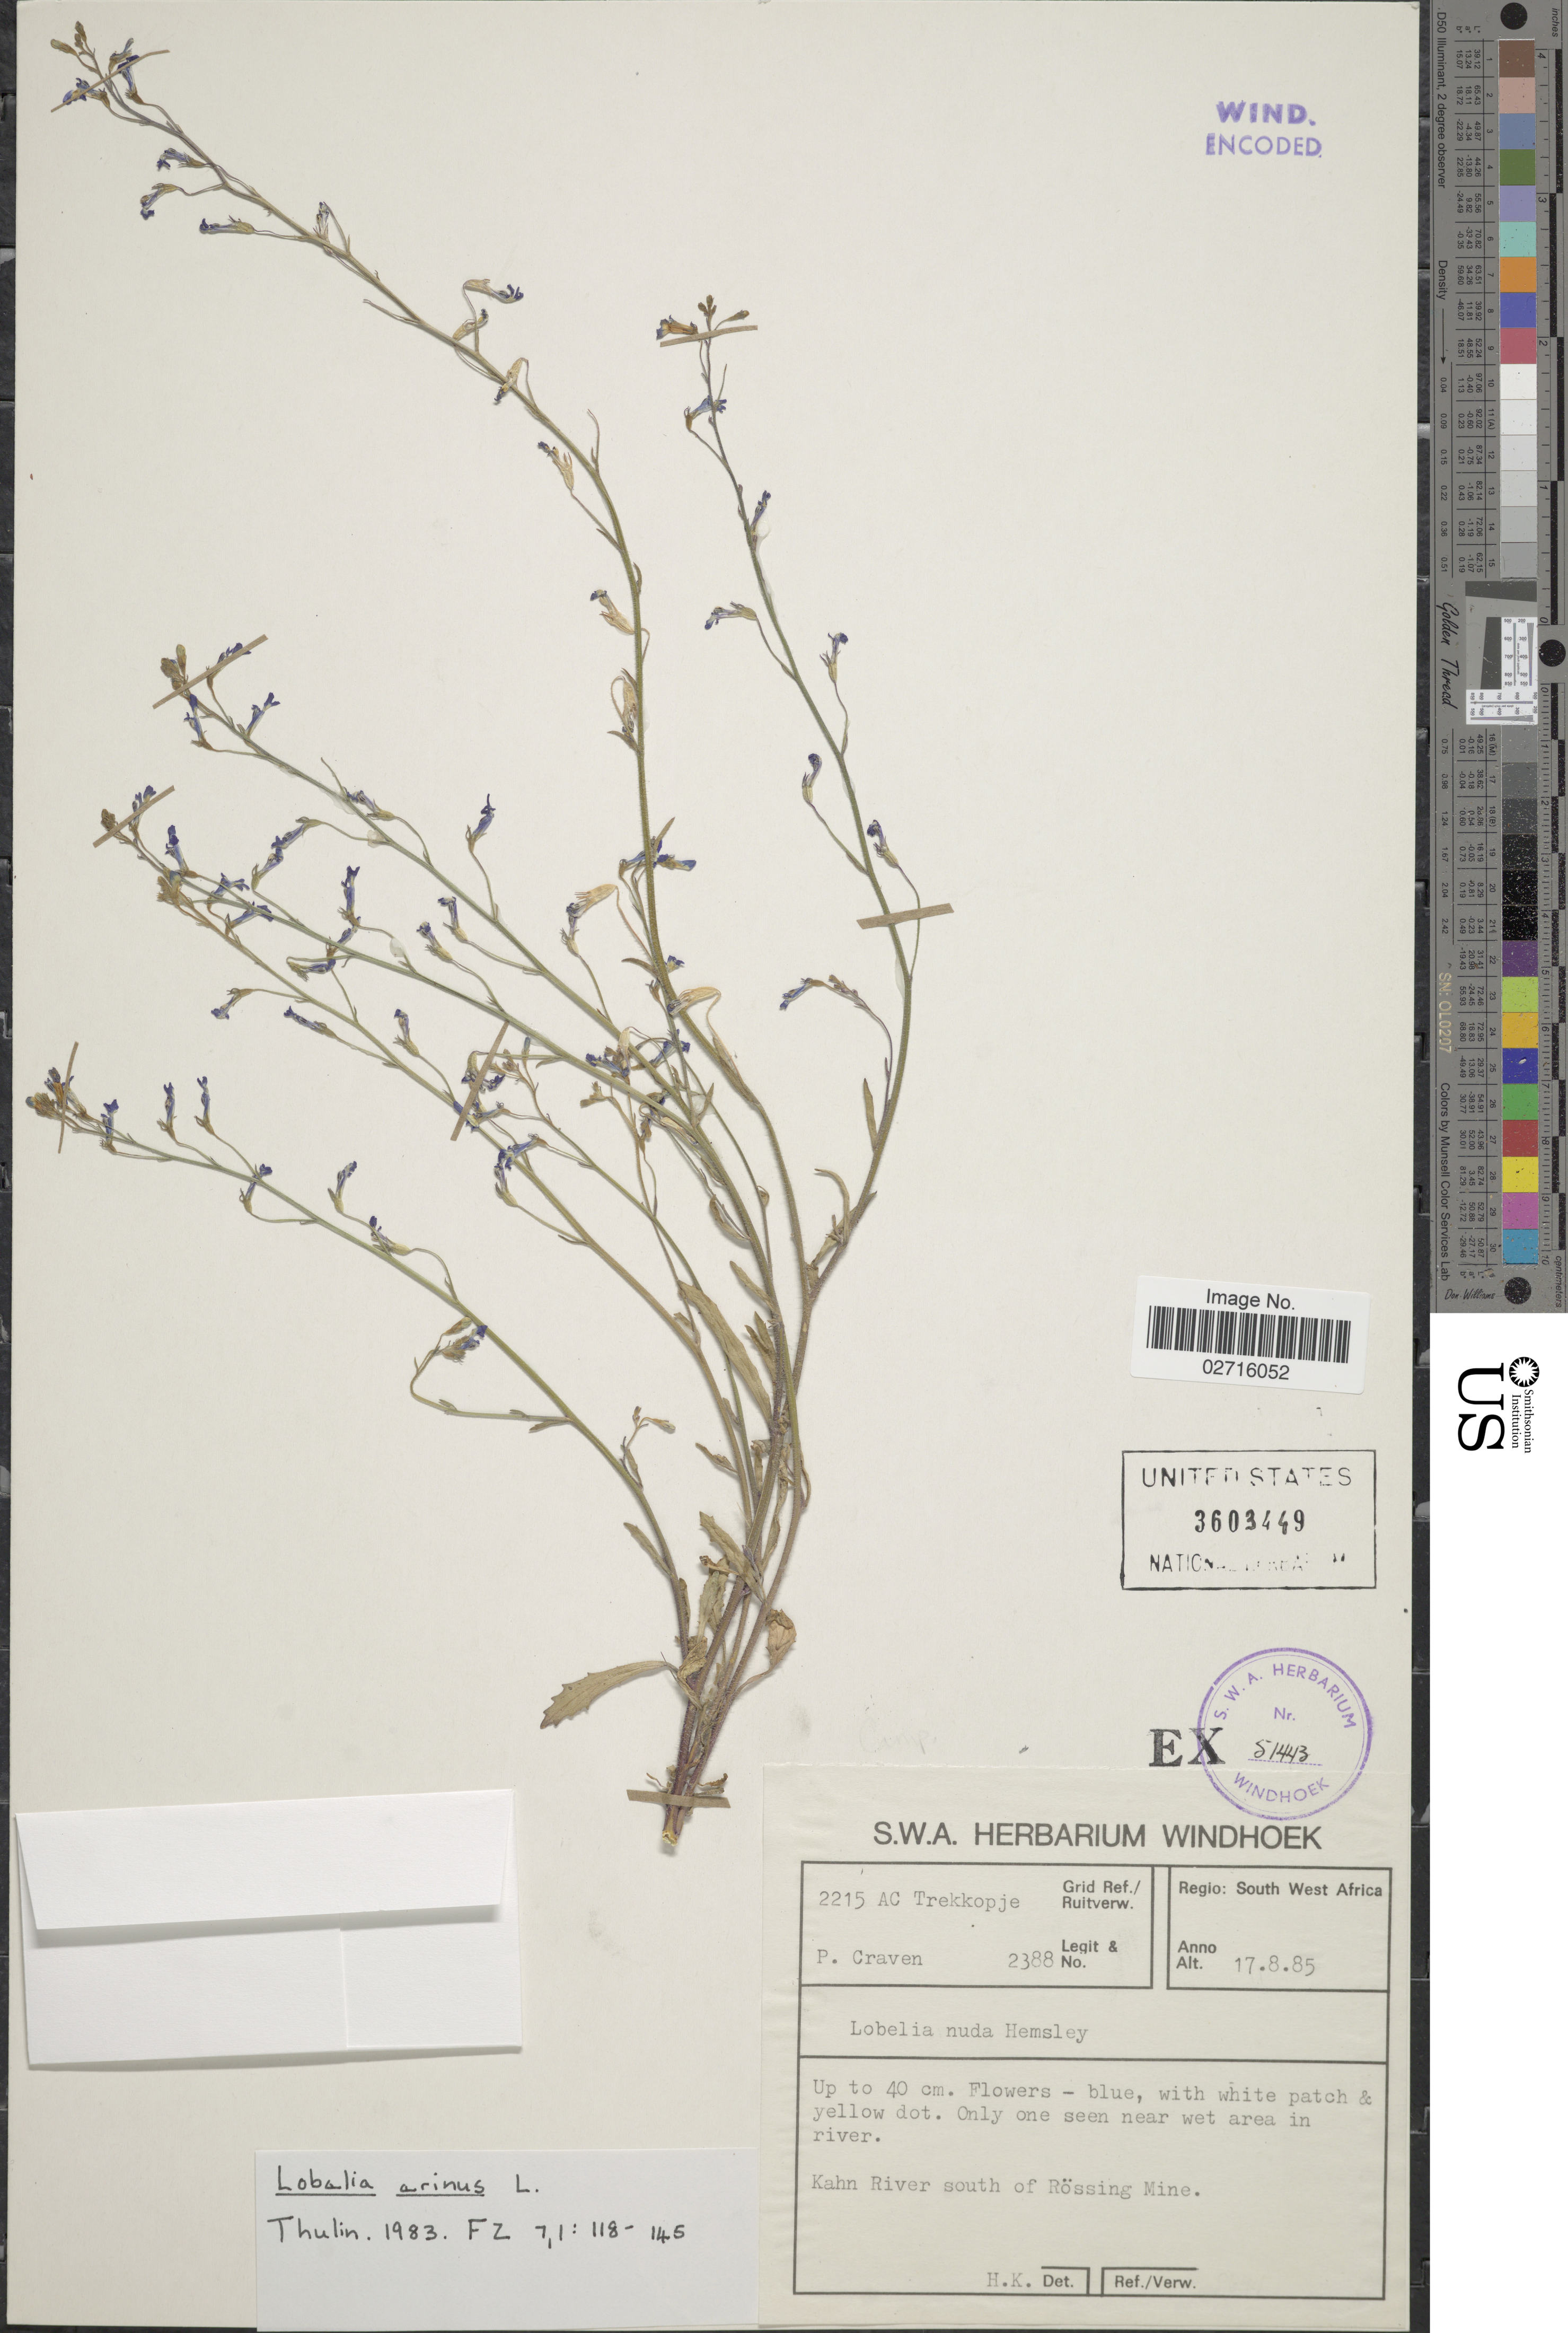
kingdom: Plantae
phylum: Tracheophyta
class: Magnoliopsida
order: Asterales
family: Campanulaceae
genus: Lobelia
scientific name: Lobelia erinus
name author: L.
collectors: P. Craven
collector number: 2388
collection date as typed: Transcribed d/m/y: 17/8/85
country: Namibia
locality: Regio South West Africa, Kahn River south of Rossing Mine, Grid Red. 2215 AC Trekkopje.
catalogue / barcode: US 3603449